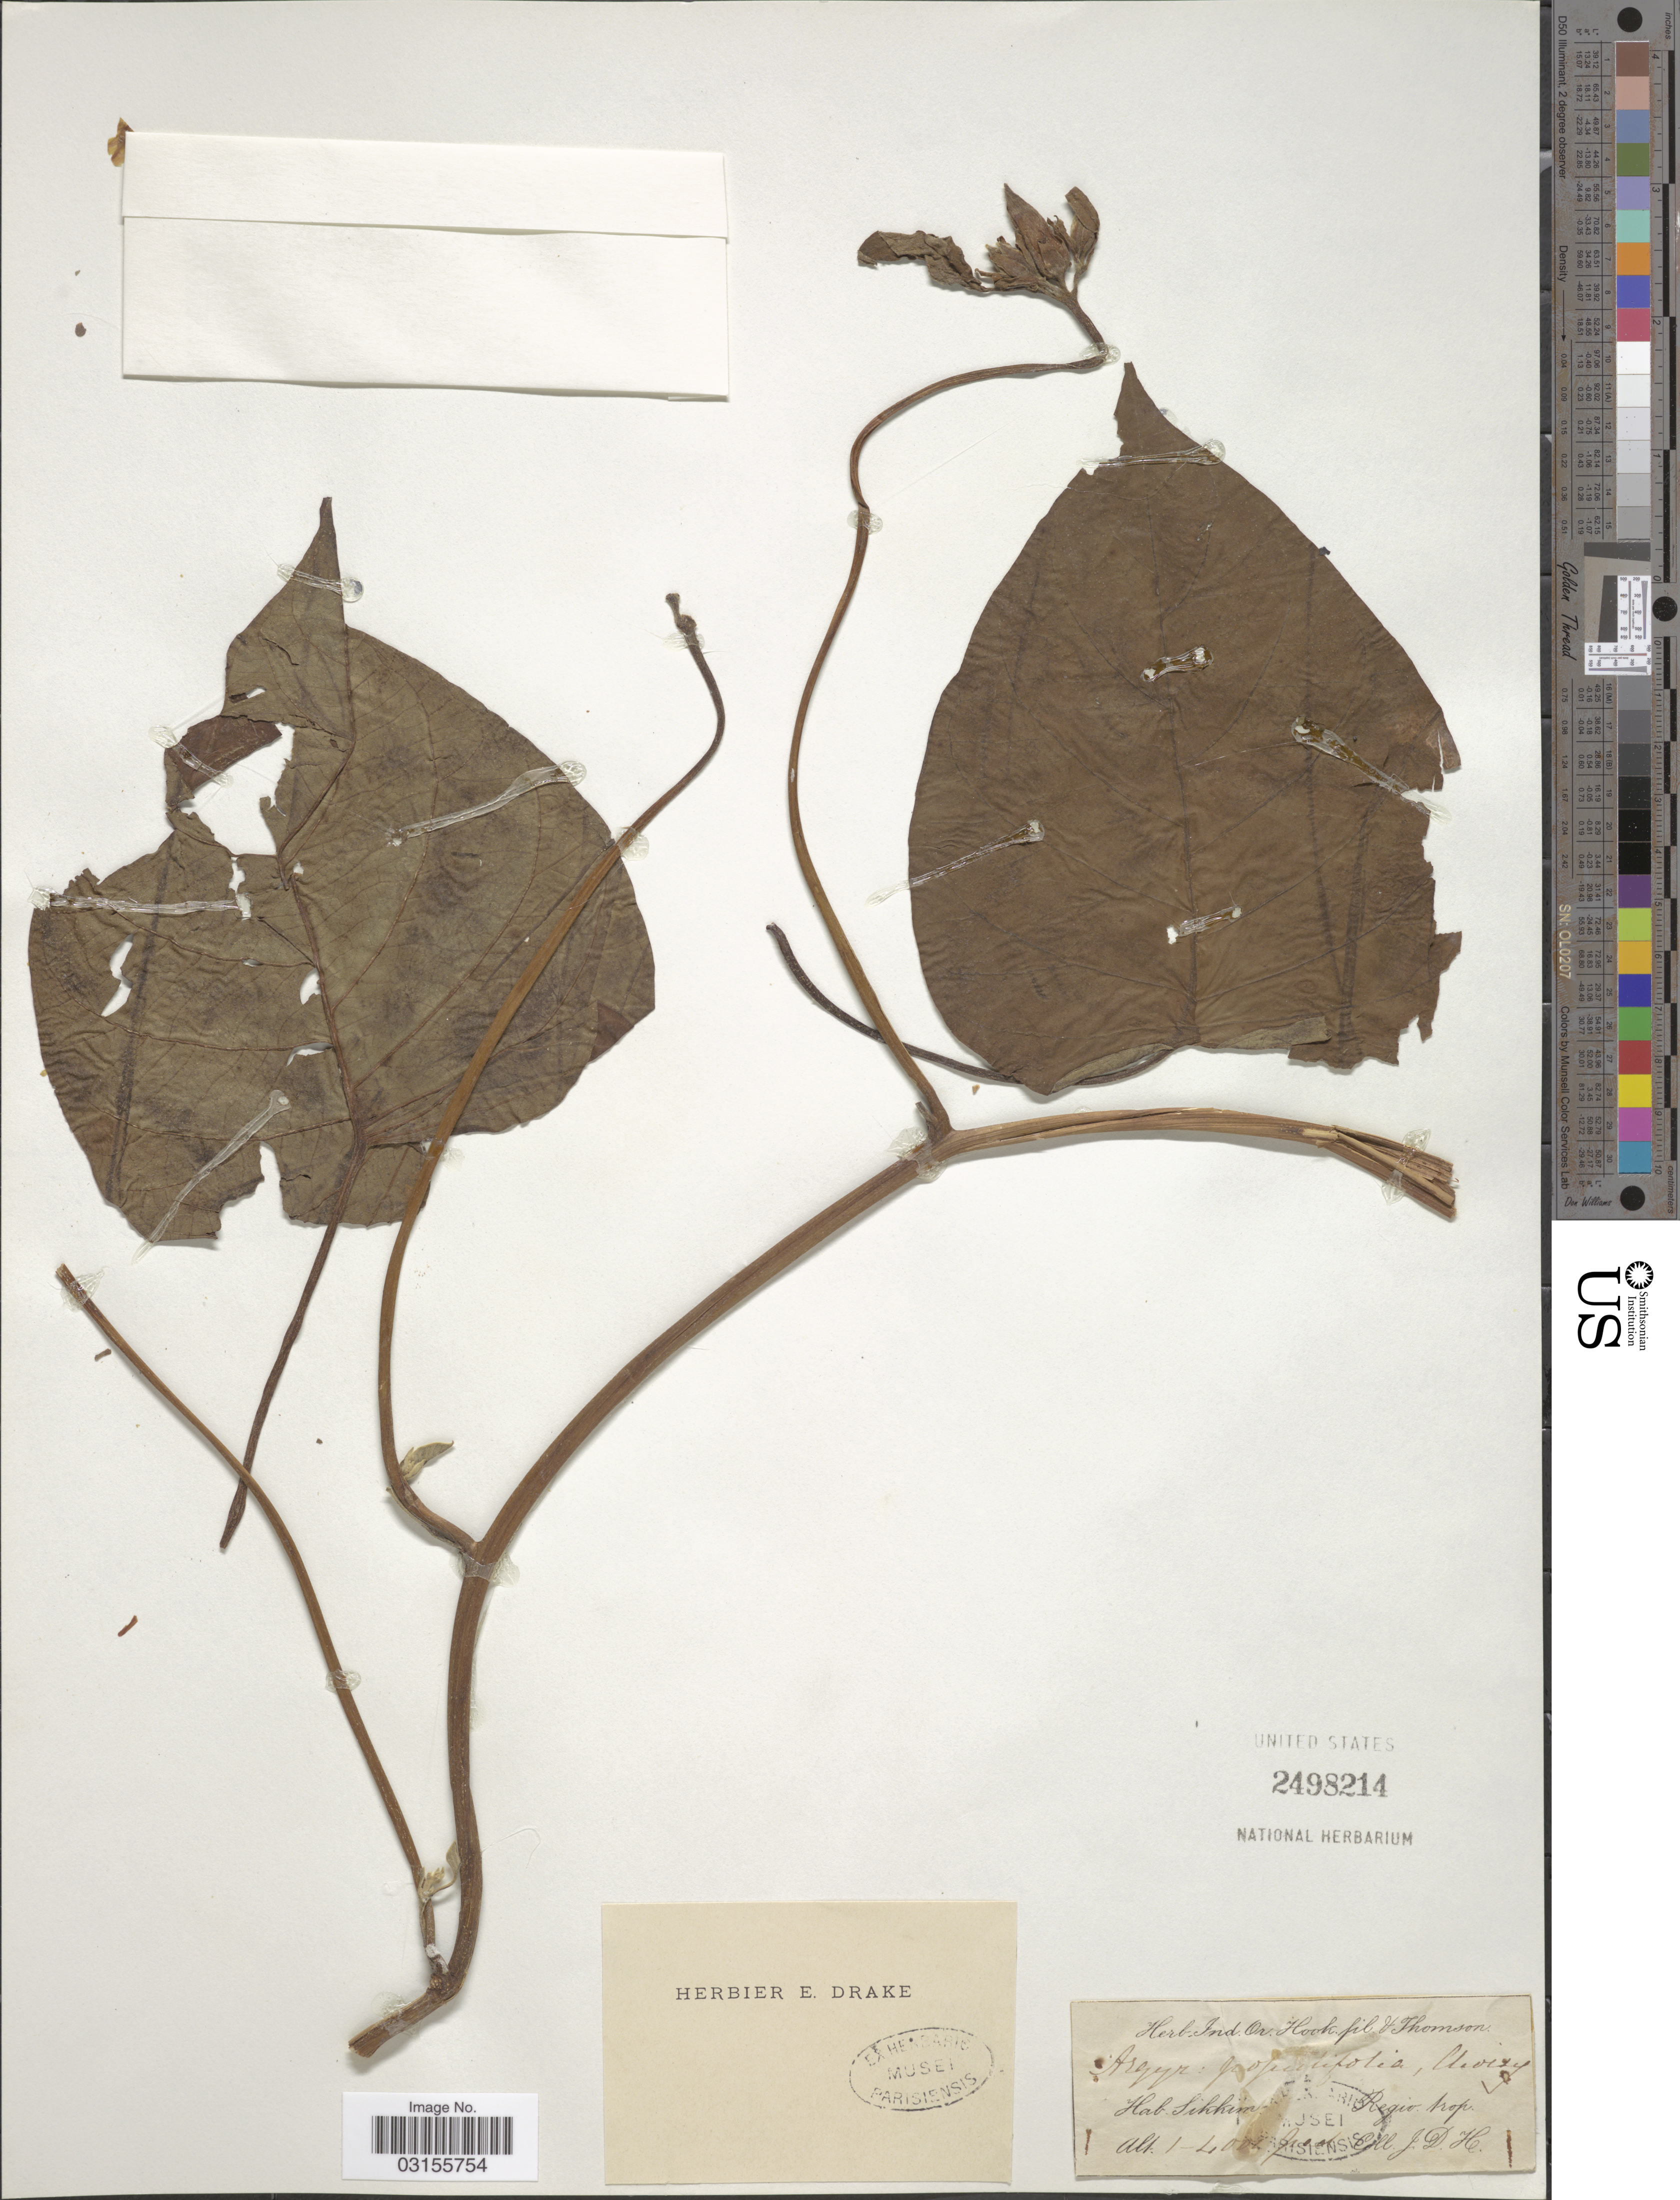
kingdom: Plantae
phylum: Tracheophyta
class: Magnoliopsida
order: Solanales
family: Convolvulaceae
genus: Argyreia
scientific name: Argyreia populifolia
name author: Choisy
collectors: J. D. Hooker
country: India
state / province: Sikkim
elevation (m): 305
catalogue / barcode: US 2498214